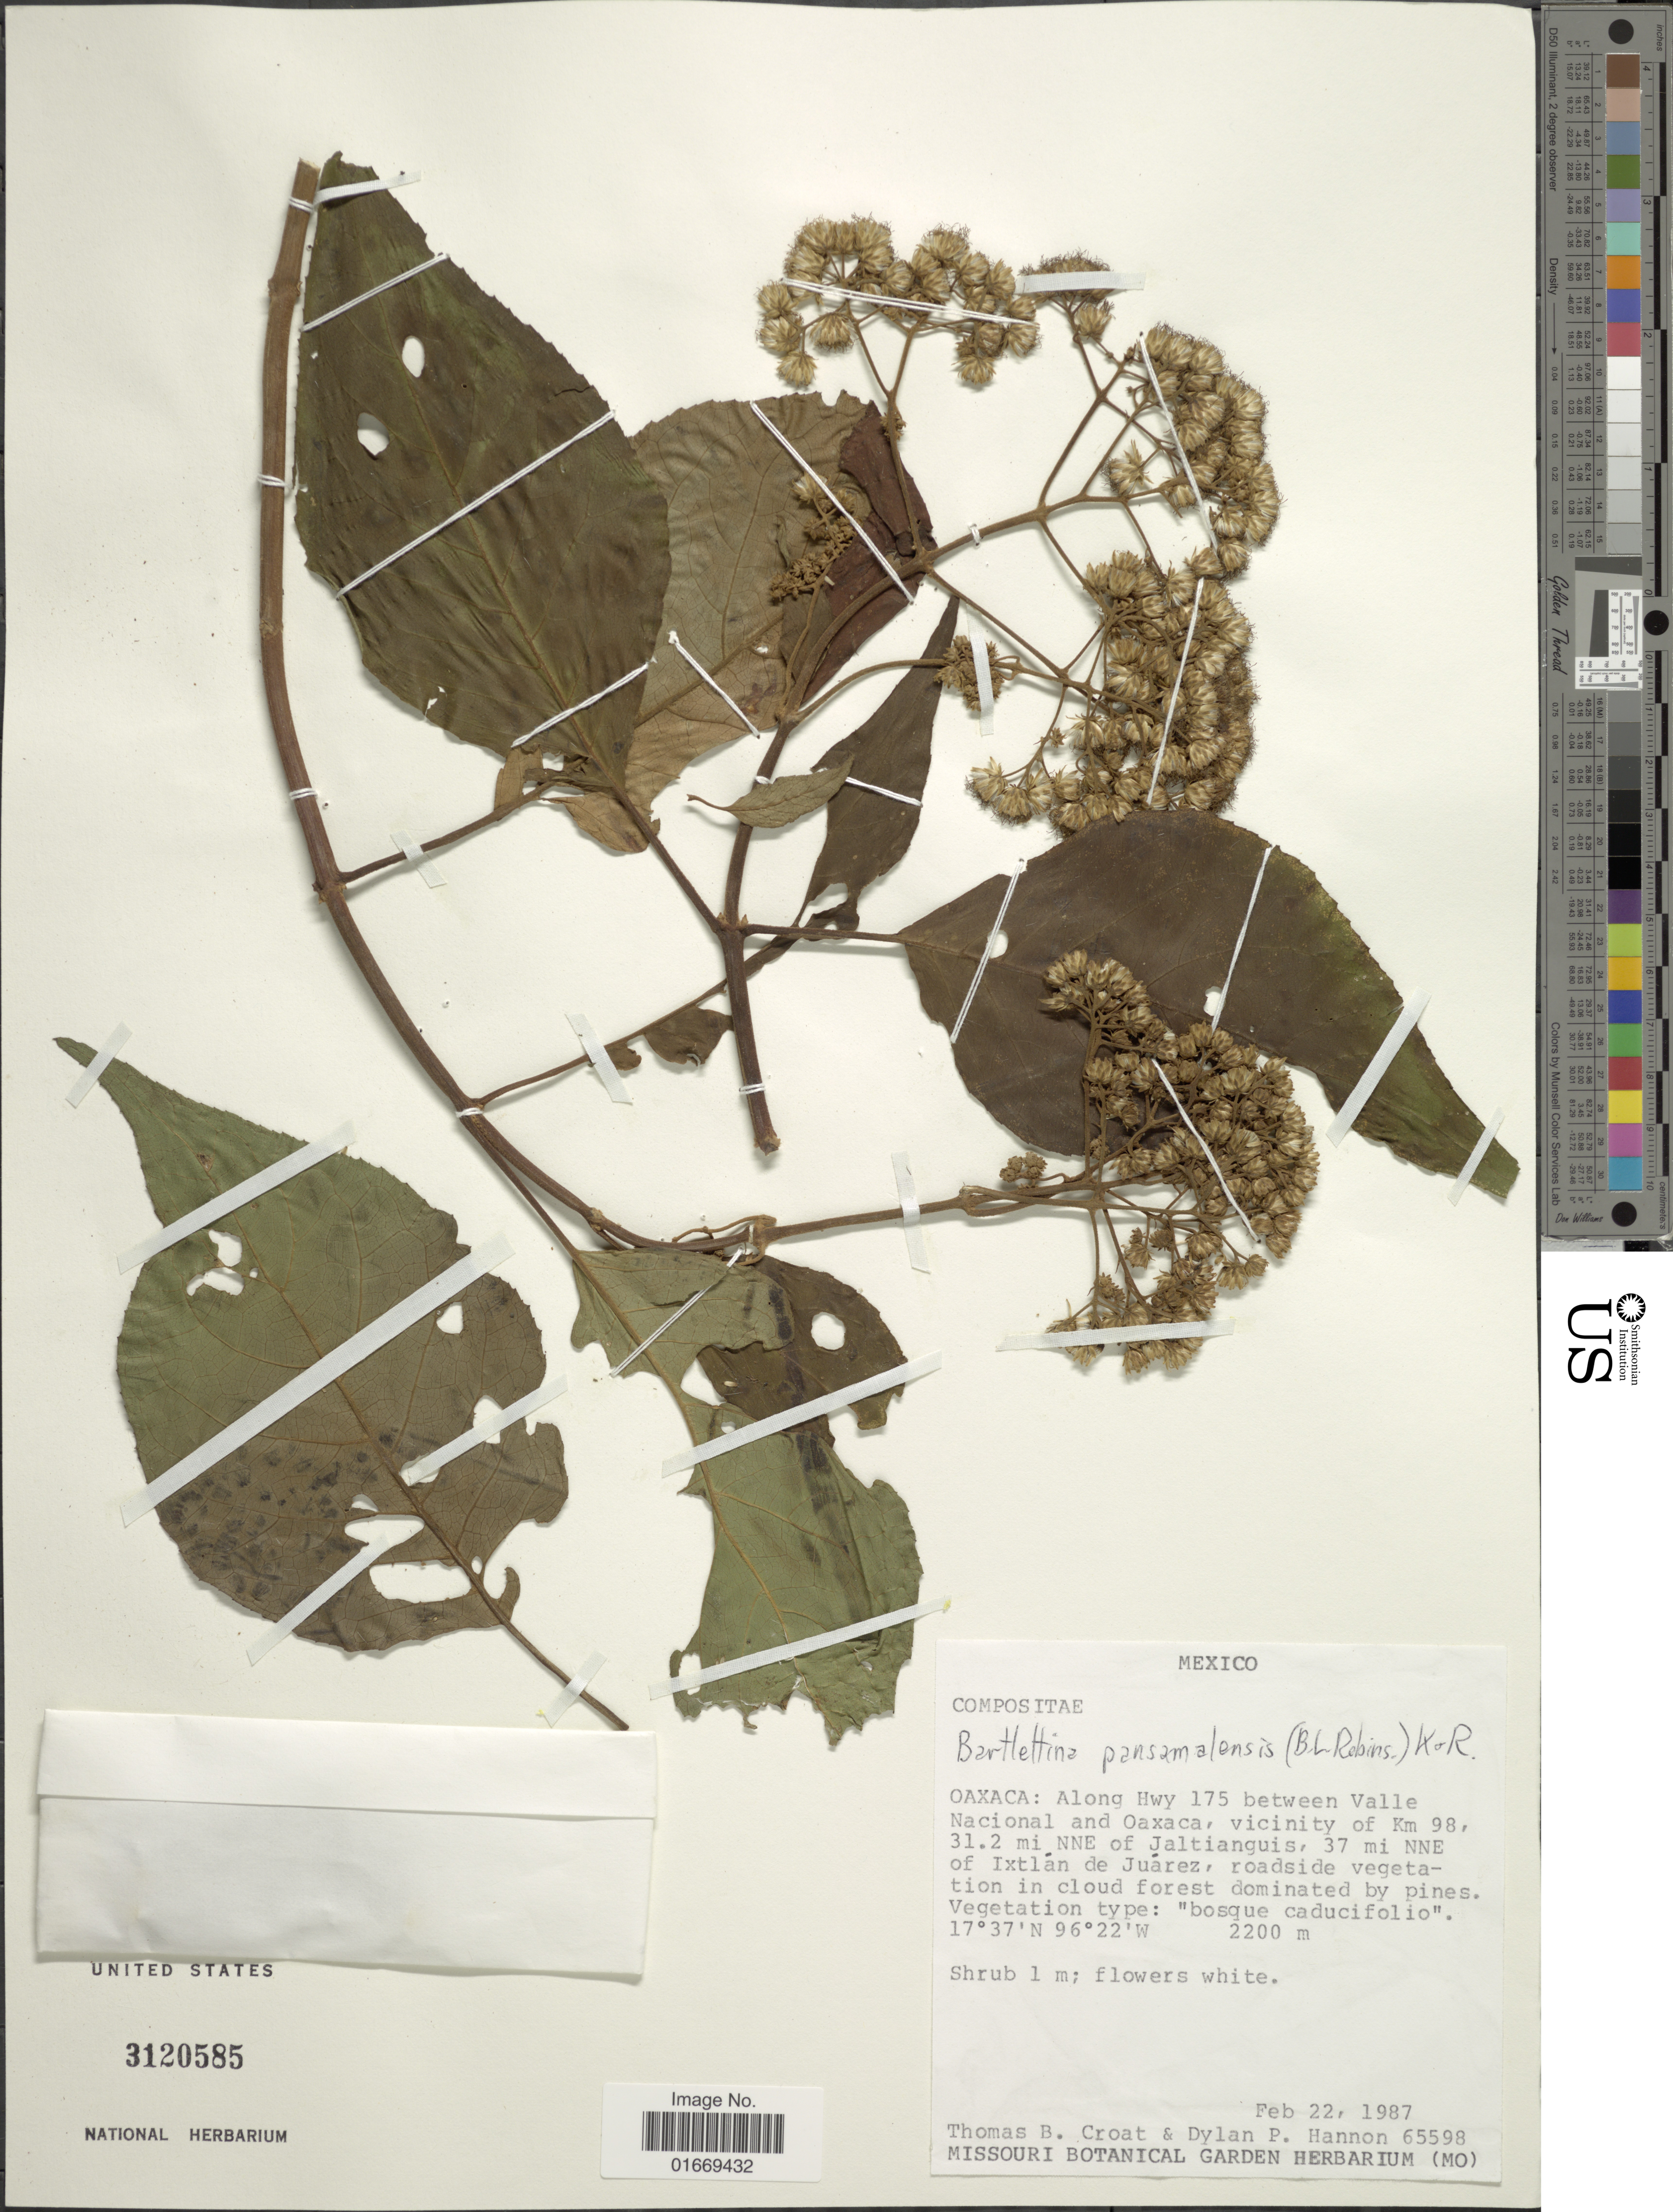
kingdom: Plantae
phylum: Tracheophyta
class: Magnoliopsida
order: Asterales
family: Asteraceae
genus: Bartlettina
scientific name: Bartlettina pansamalensis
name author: (B.L. Rob.) R.M. King & H. Rob.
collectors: T. B. Croat & D. Hannon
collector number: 65598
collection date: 1987-02-22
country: Mexico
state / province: Oaxaca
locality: Along Hwy 175 between Valle Nacional and Oaxaca, vicinity of Km 98, 31.2 mi NNE of Jaltianguis, 37 mi NNE of Ixtlán de Juárez, roadside vegetation in cloud forest dominated by pines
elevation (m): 2200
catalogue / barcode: US 3120585